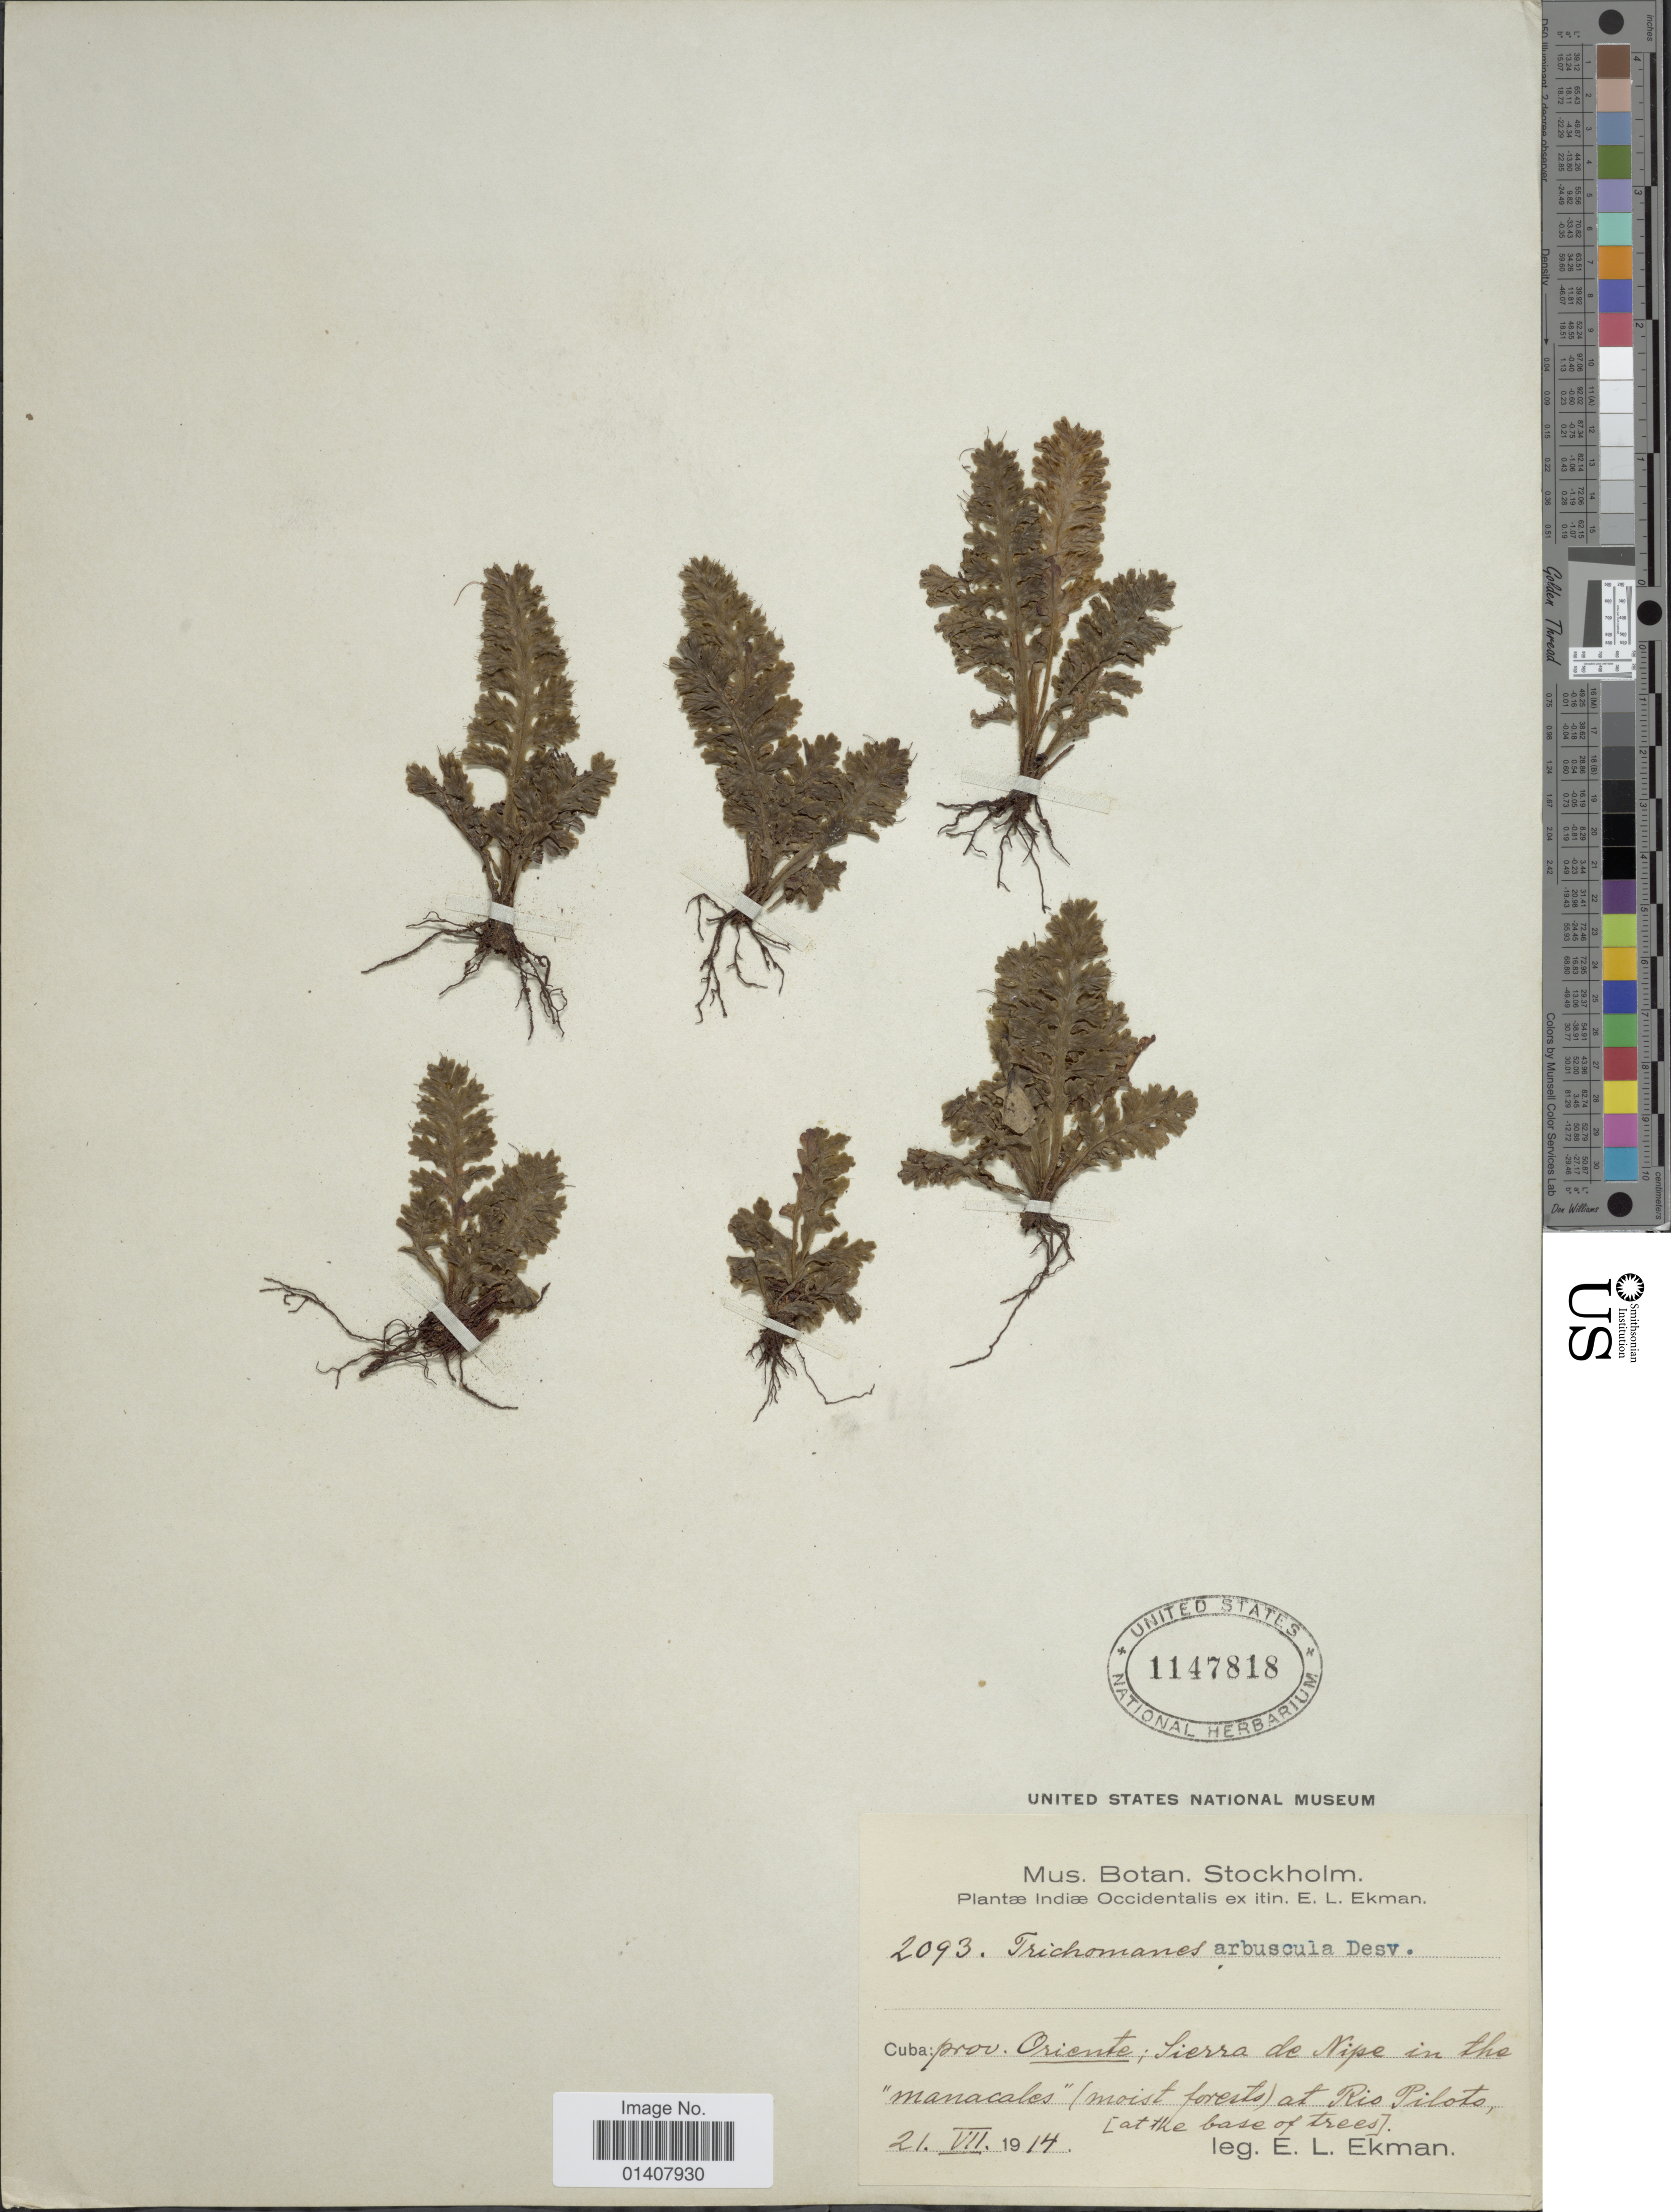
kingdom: Plantae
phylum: Tracheophyta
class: Polypodiopsida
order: Hymenophyllales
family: Hymenophyllaceae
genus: Trichomanes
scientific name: Trichomanes arbuscula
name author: Desv.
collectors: E. L. Ekman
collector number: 2093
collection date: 1914-07-21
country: Cuba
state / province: Oriente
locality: Cuba; Prov.: Oriente; Sierra de Nipe in the "manacales"(moiet forests) at Rio Piloto, at the base of trees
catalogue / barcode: US 1147818